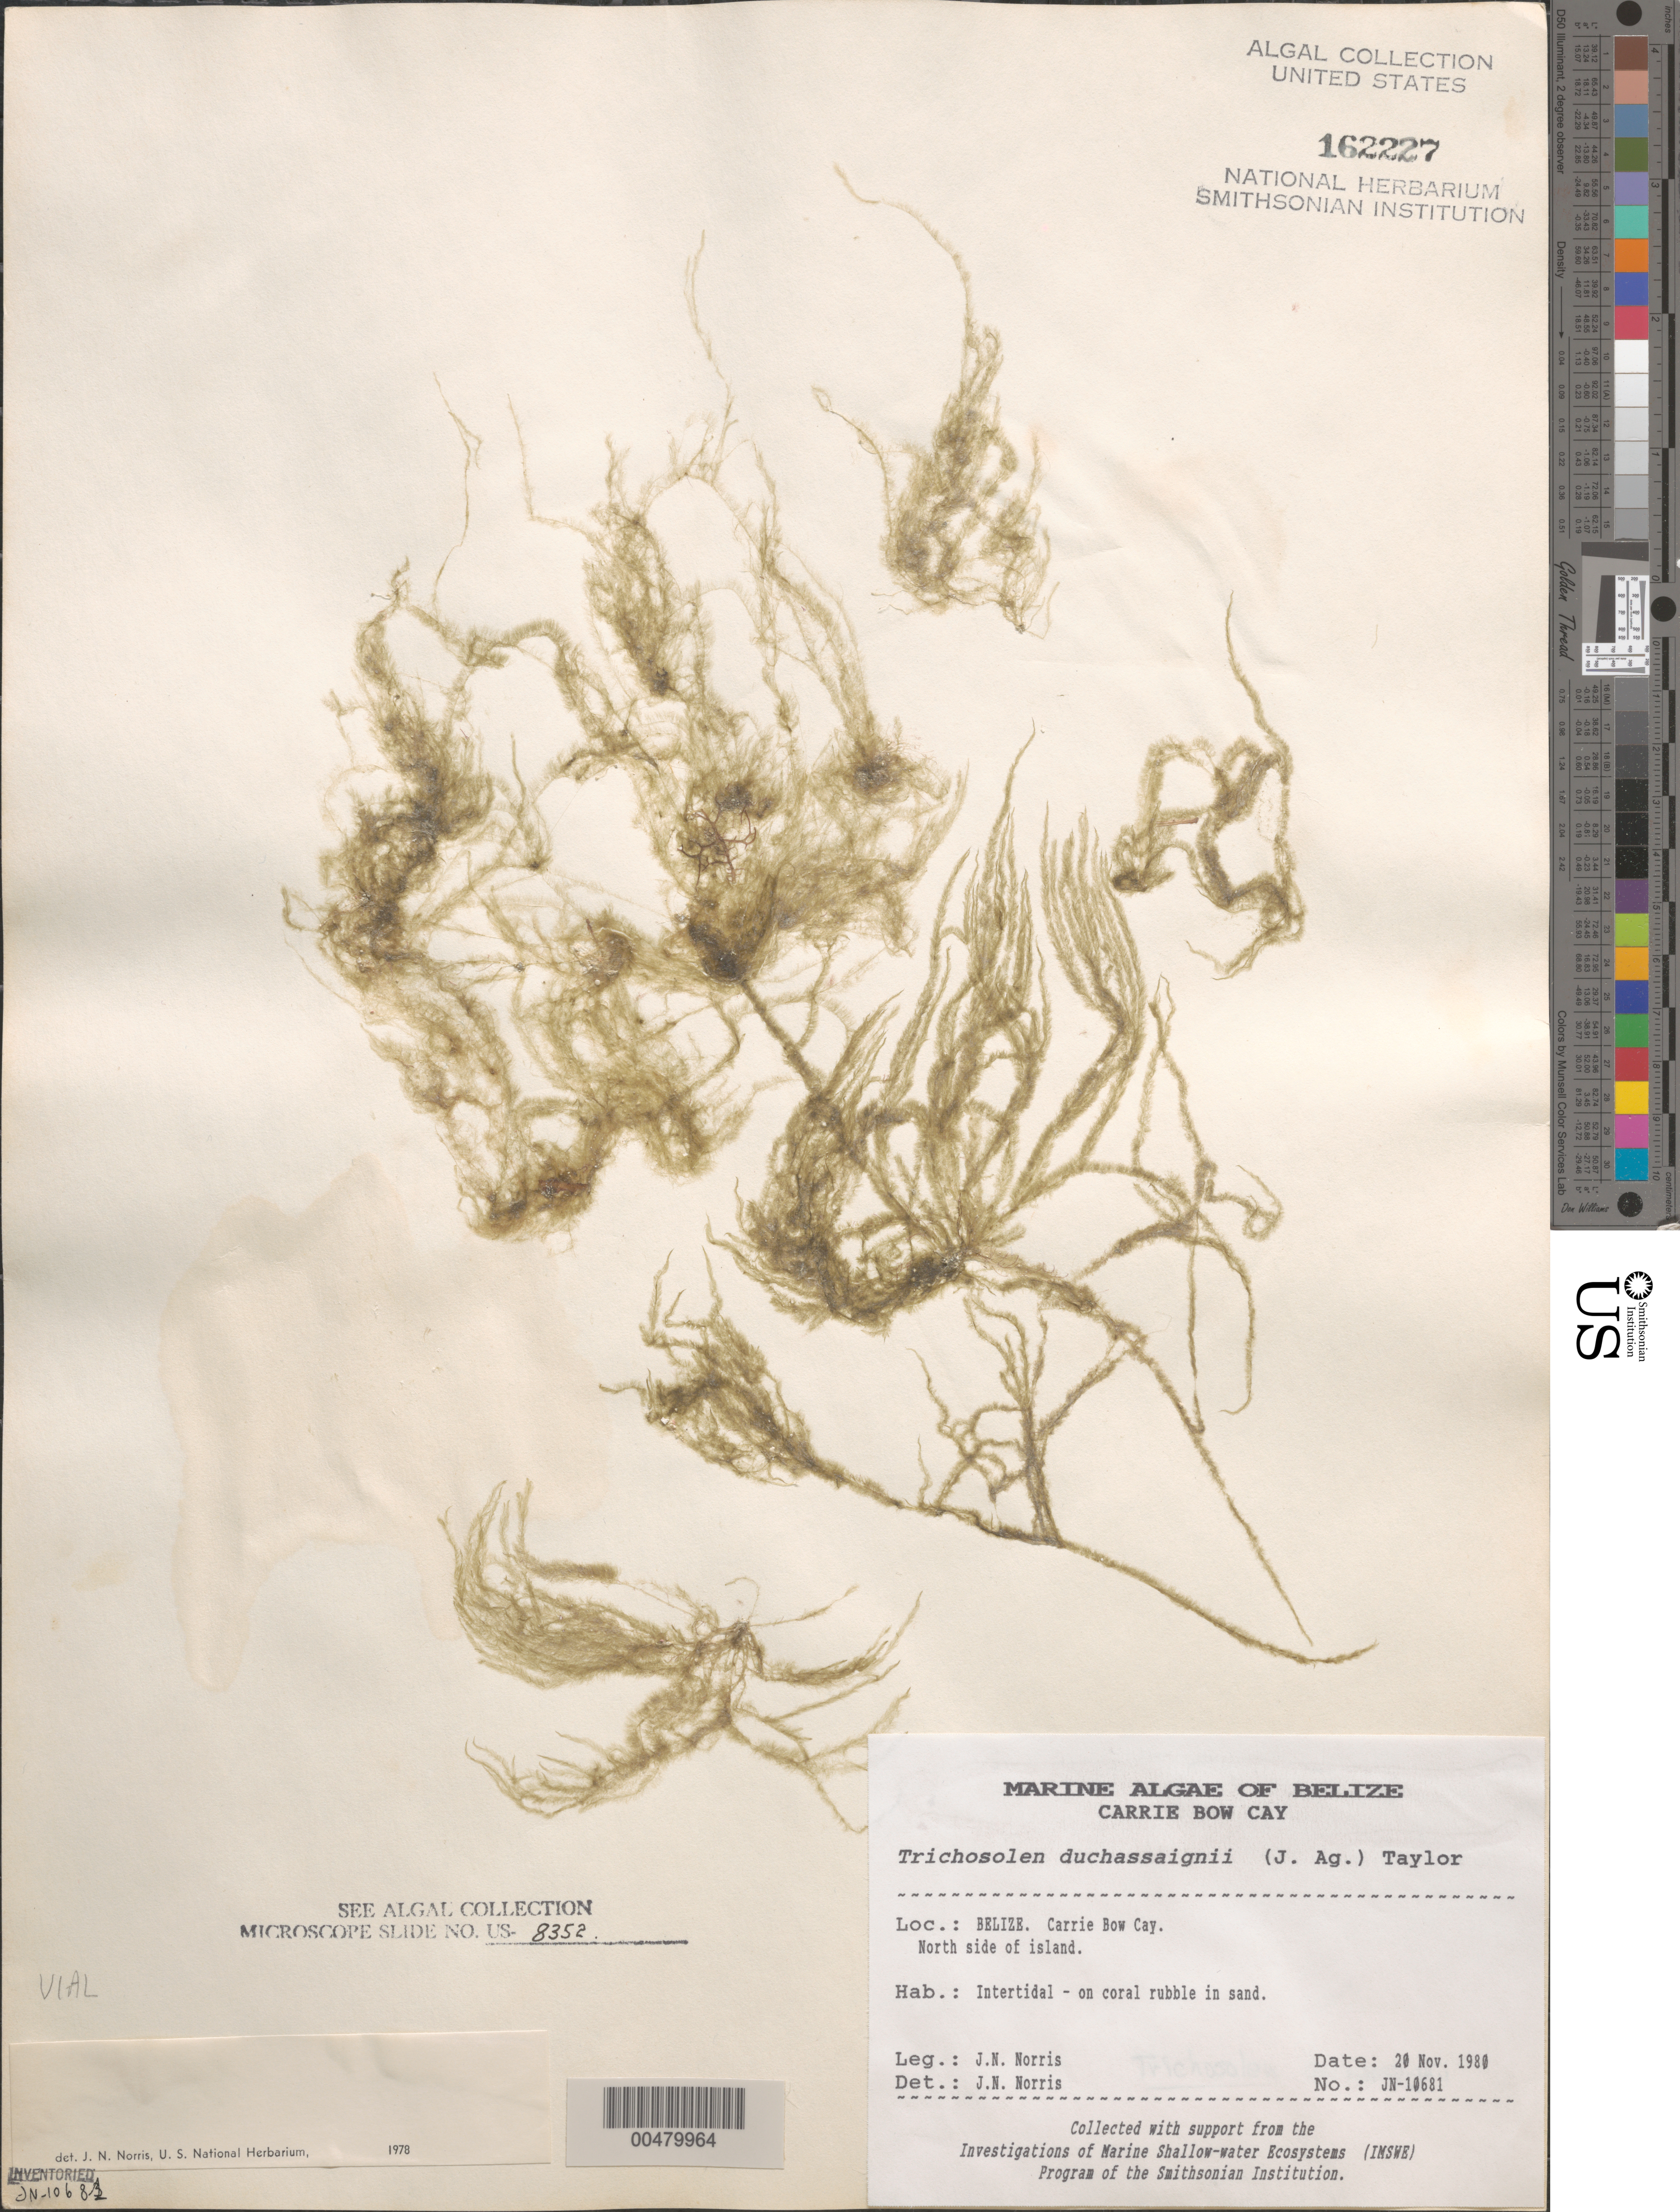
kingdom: Plantae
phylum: Chlorophyta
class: Ulvophyceae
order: Bryopsidales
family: Bryopsidaceae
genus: Trichosolen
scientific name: Trichosolen duchassaingii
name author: (J. Agardh) W.R. Taylor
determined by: Norris, James N.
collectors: J. N. Norris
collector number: JN-10681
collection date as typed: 20 Nov 1980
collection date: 1980-11-20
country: Belize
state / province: Stann Creek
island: Carrie Bow Cay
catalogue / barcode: US 162227